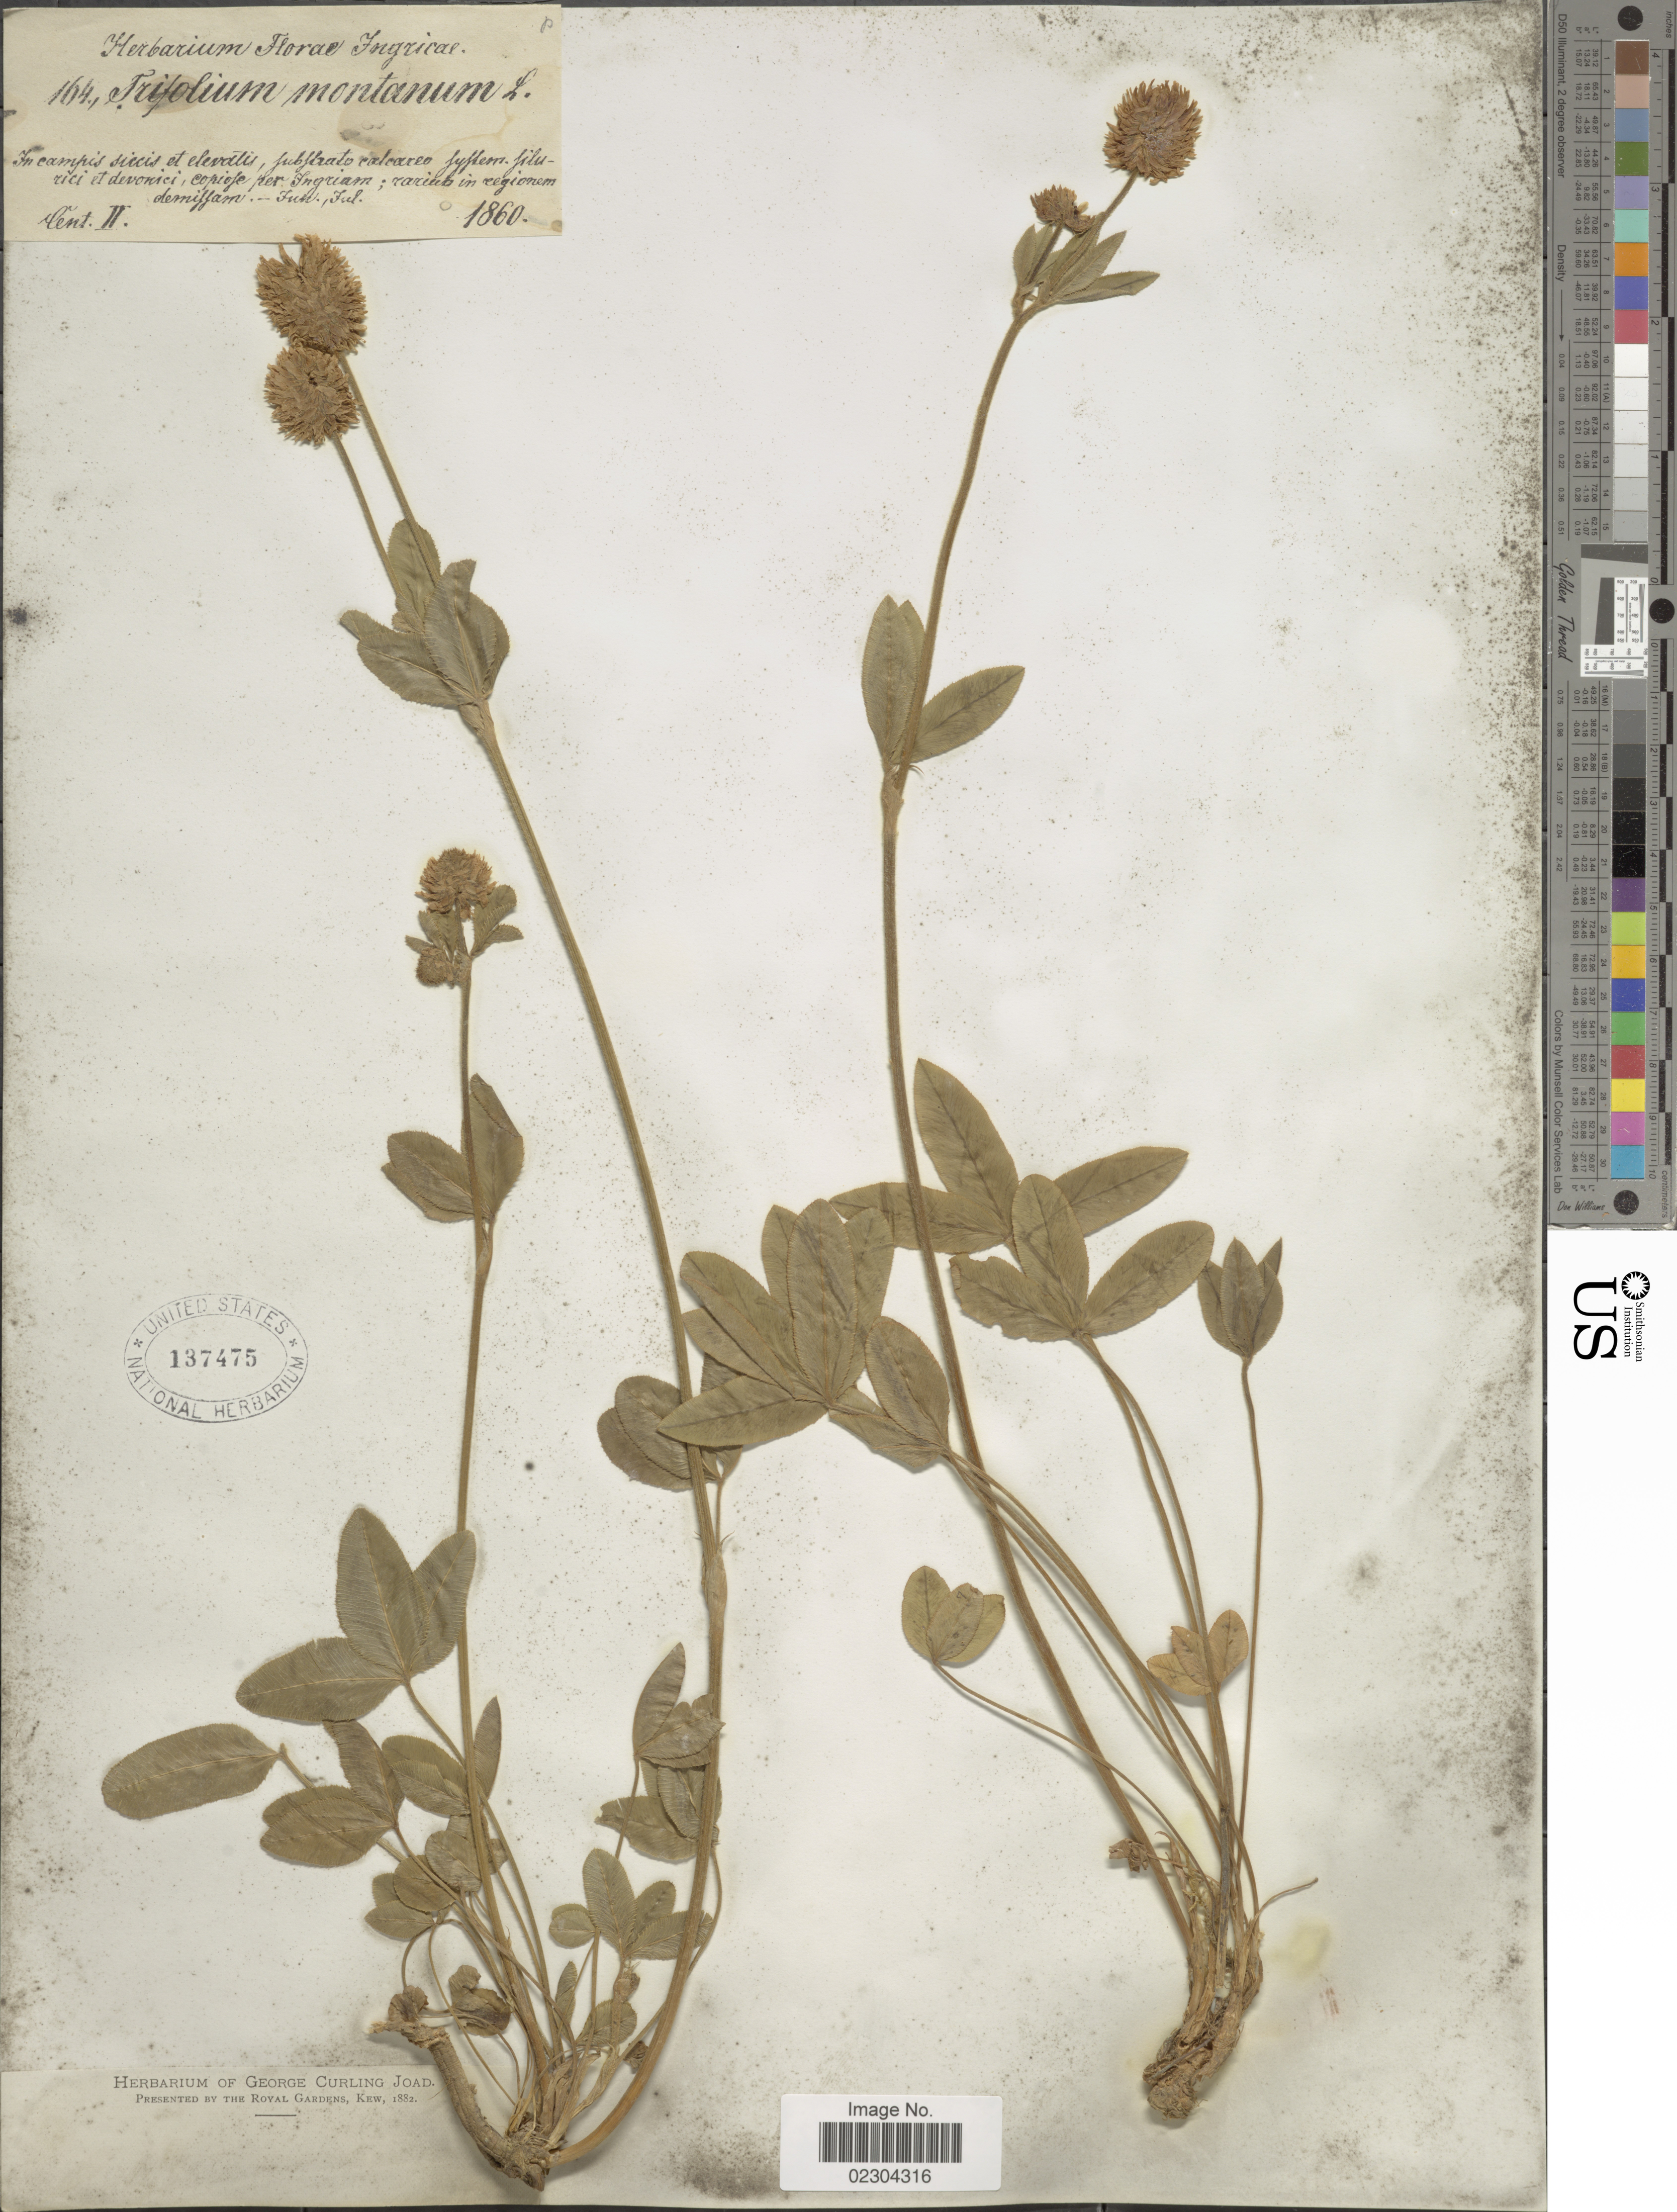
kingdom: Plantae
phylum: Tracheophyta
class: Magnoliopsida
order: Fabales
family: Fabaceae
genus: Trifolium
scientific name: Trifolium montanum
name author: L.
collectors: ex herb. Florae Ingriae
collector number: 164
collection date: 1860-06/1860-07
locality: Copiofe per Ingriam, rariub in regionem dernyfflam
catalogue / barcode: US 137475